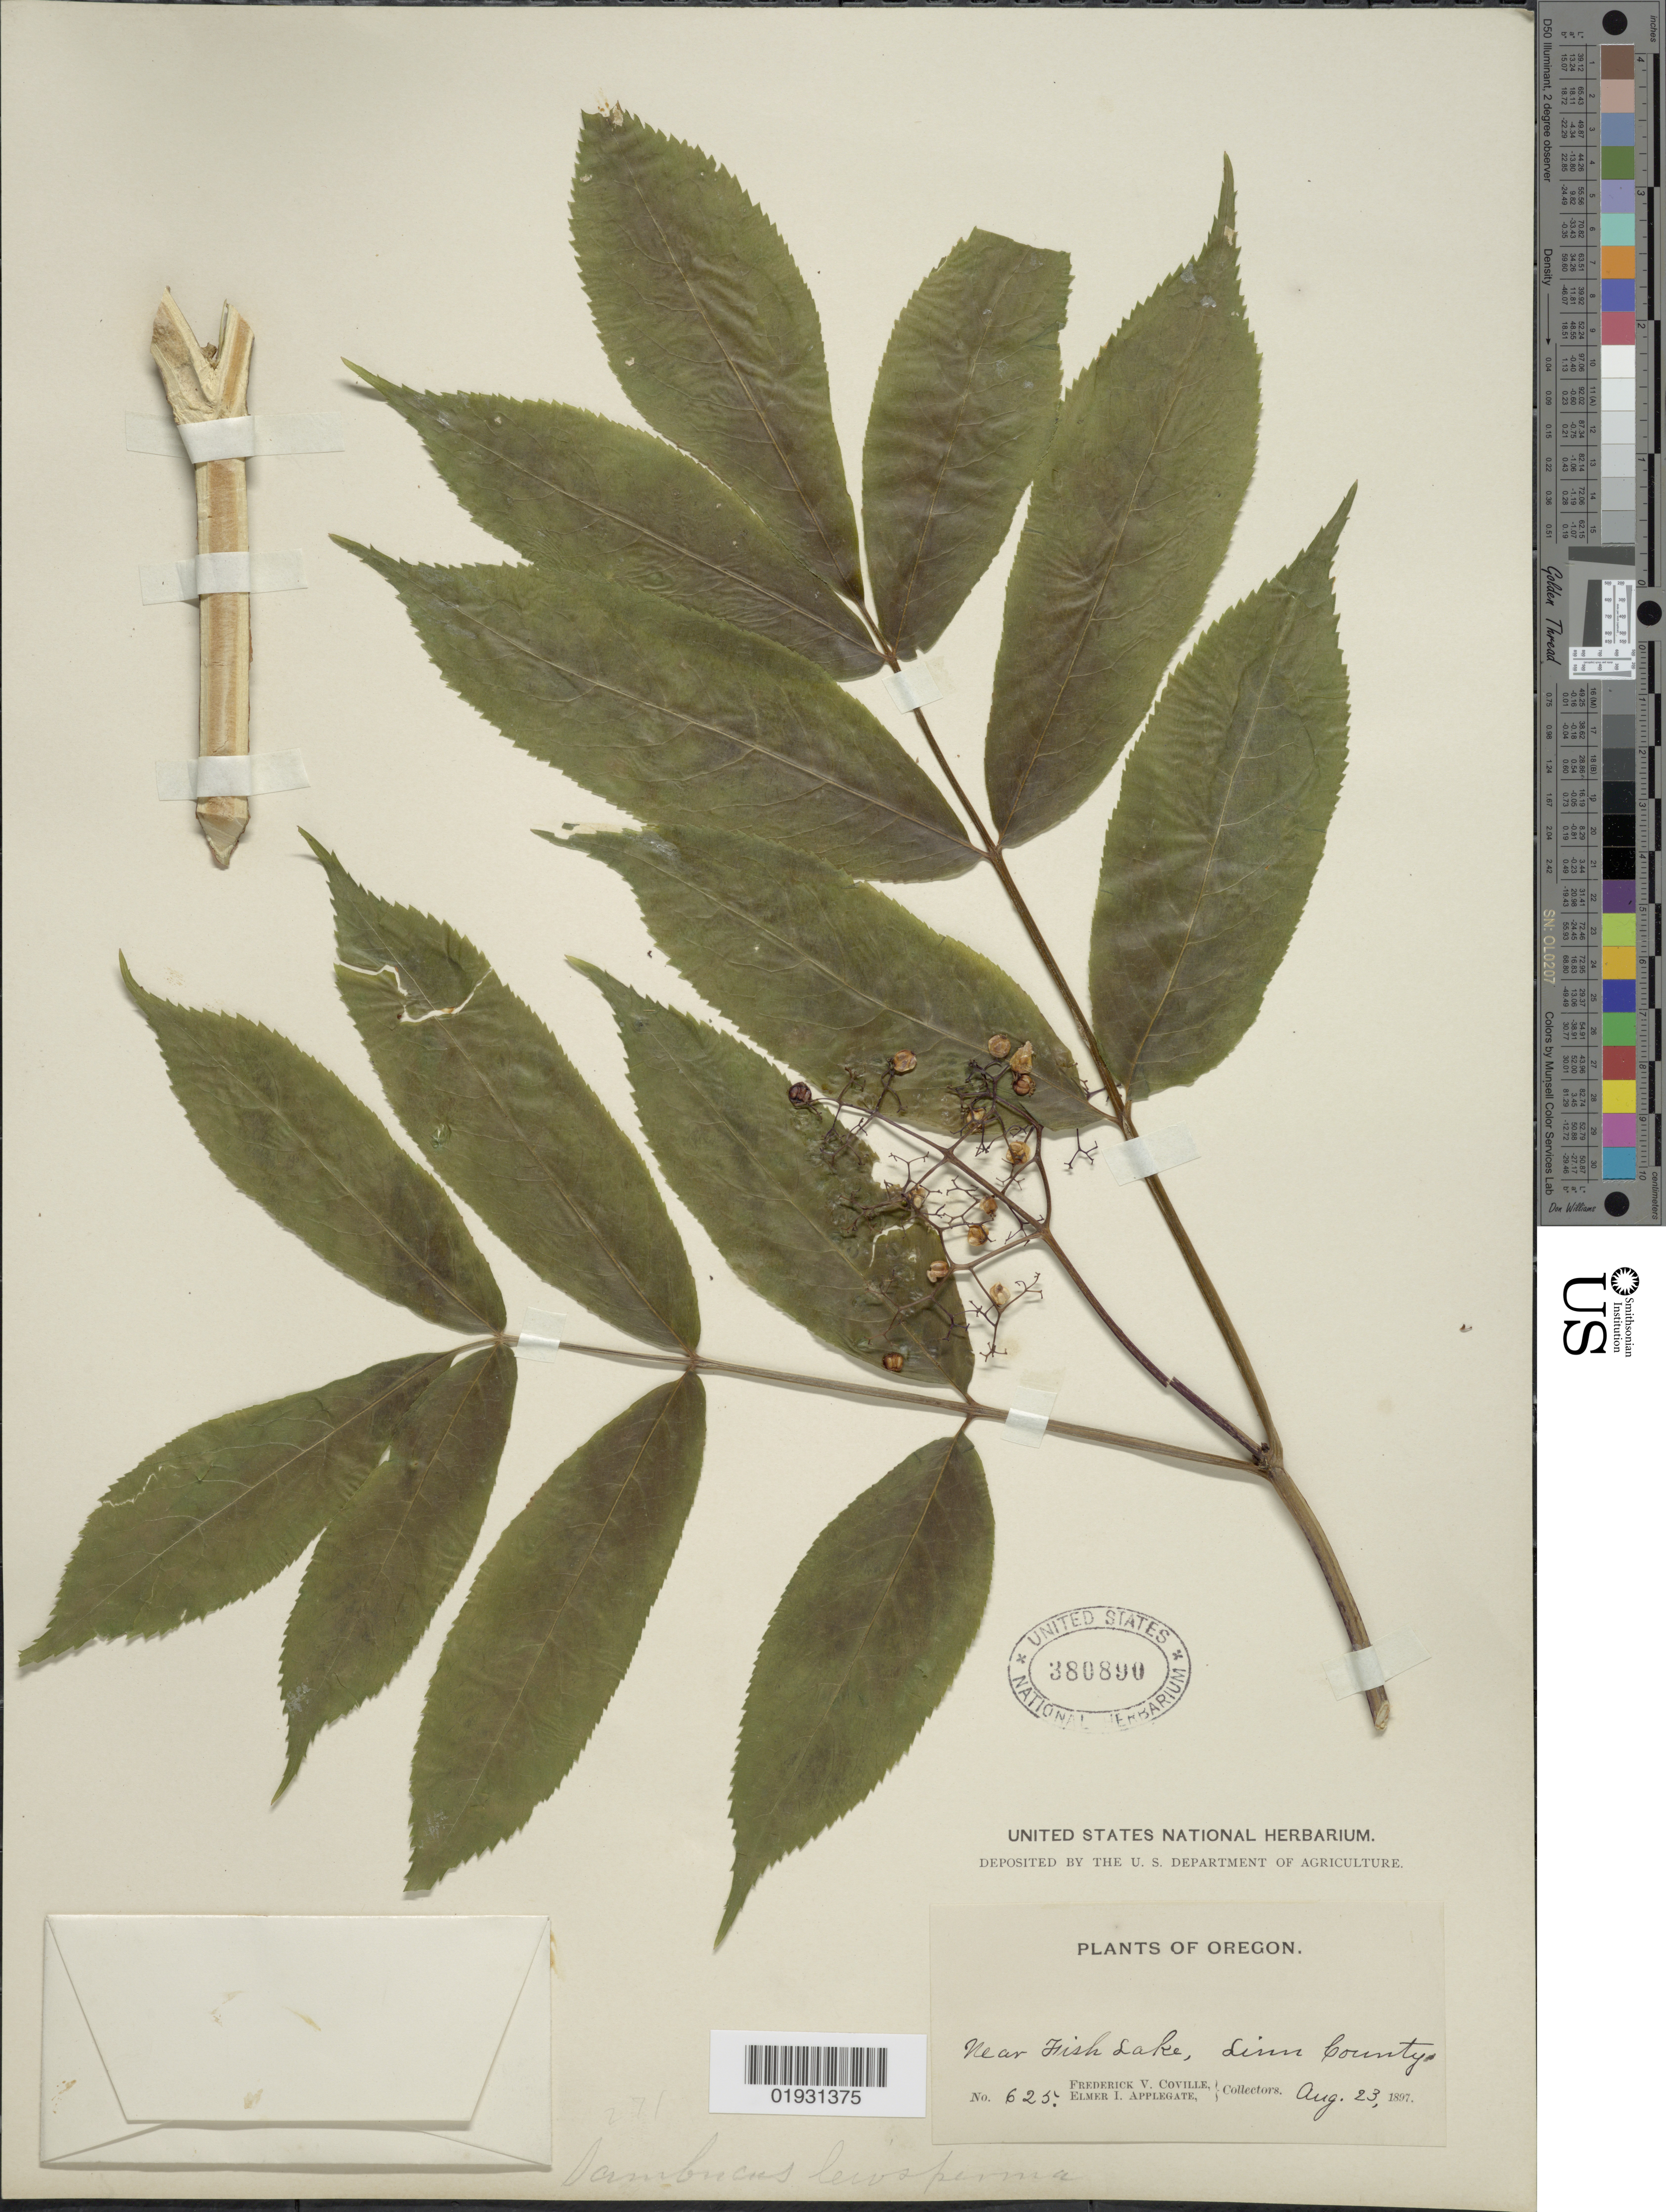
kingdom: Plantae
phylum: Tracheophyta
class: Magnoliopsida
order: Dipsacales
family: Viburnaceae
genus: Sambucus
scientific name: Sambucus racemosa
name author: L.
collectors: F. V. Coville & E. I. Applegate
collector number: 625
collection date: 1897-08-23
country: United States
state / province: Oregon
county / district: Linn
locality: Near Fish Lake, Linn County.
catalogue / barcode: US 380890